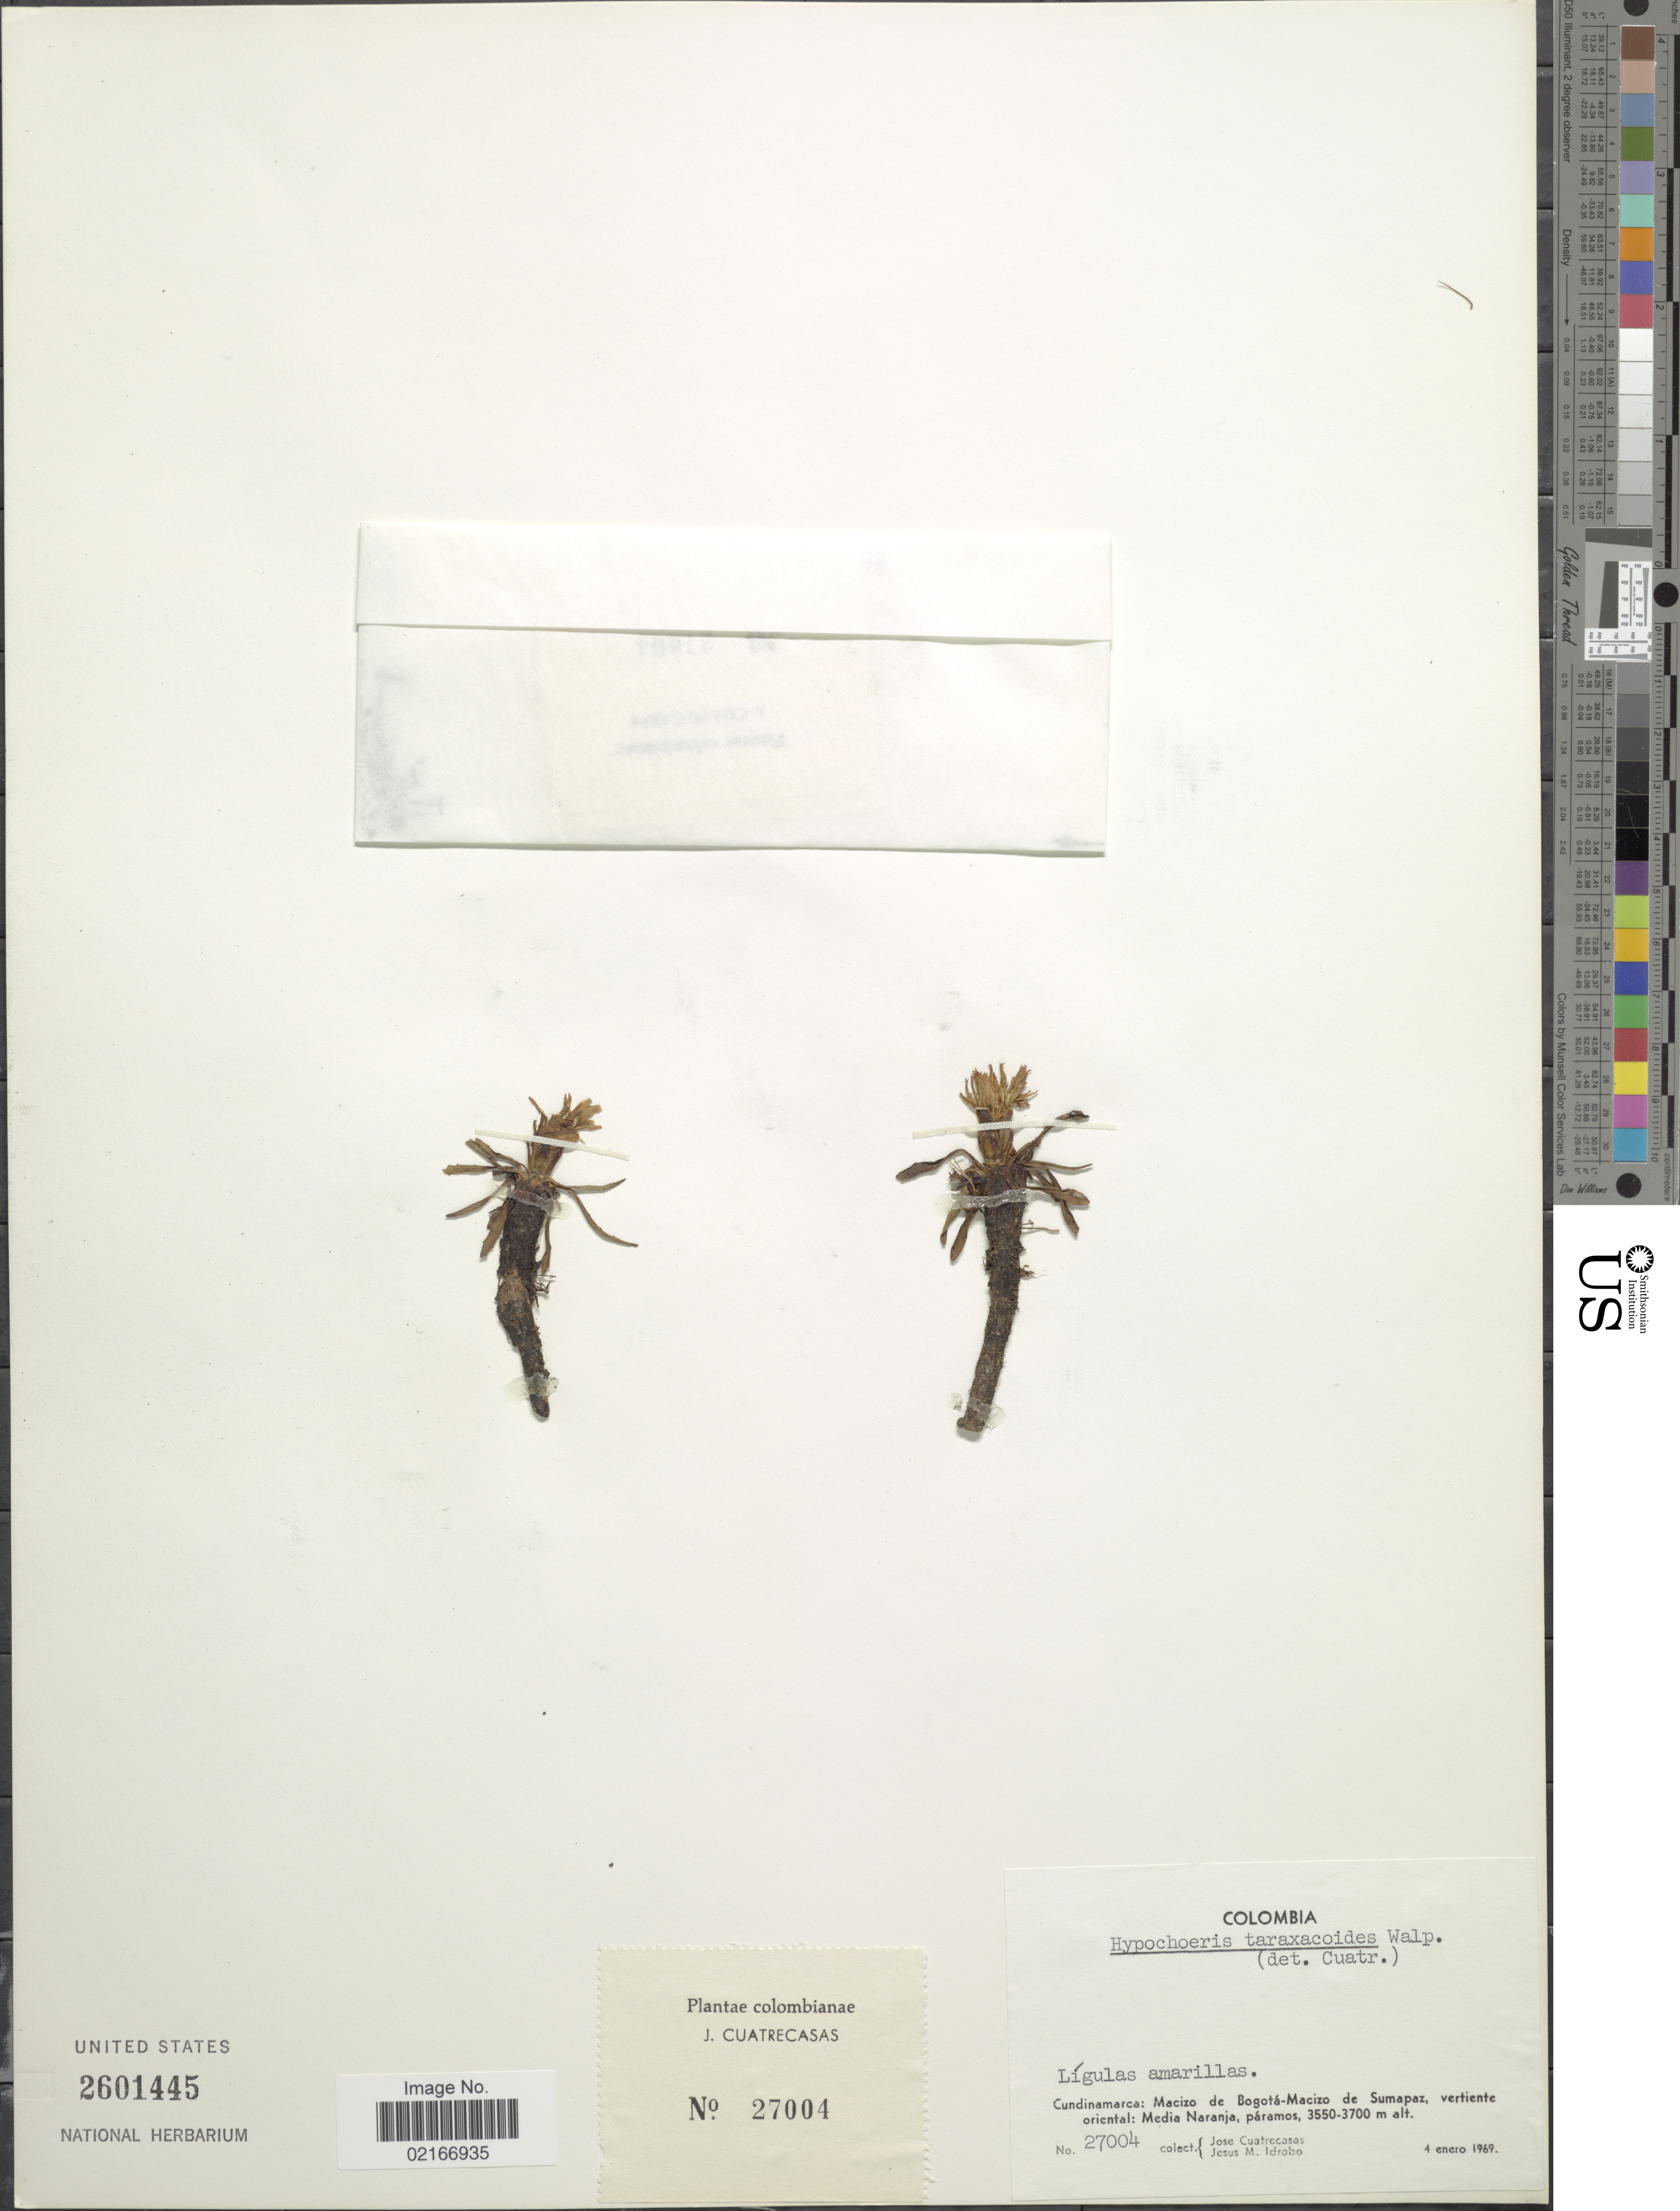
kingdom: Plantae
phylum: Tracheophyta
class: Magnoliopsida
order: Asterales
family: Asteraceae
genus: Hypochaeris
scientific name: Hypochaeris taraxacoides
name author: Ball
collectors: J. Cuatrecasas & J. M. Idrobo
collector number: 27004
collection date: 1969-01-04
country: Colombia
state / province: Cundinamarca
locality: Macizo de Bogotá-Macizo de Sumapaz, vertiente oriental: Media Naranja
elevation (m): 3550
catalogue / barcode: US 2601445